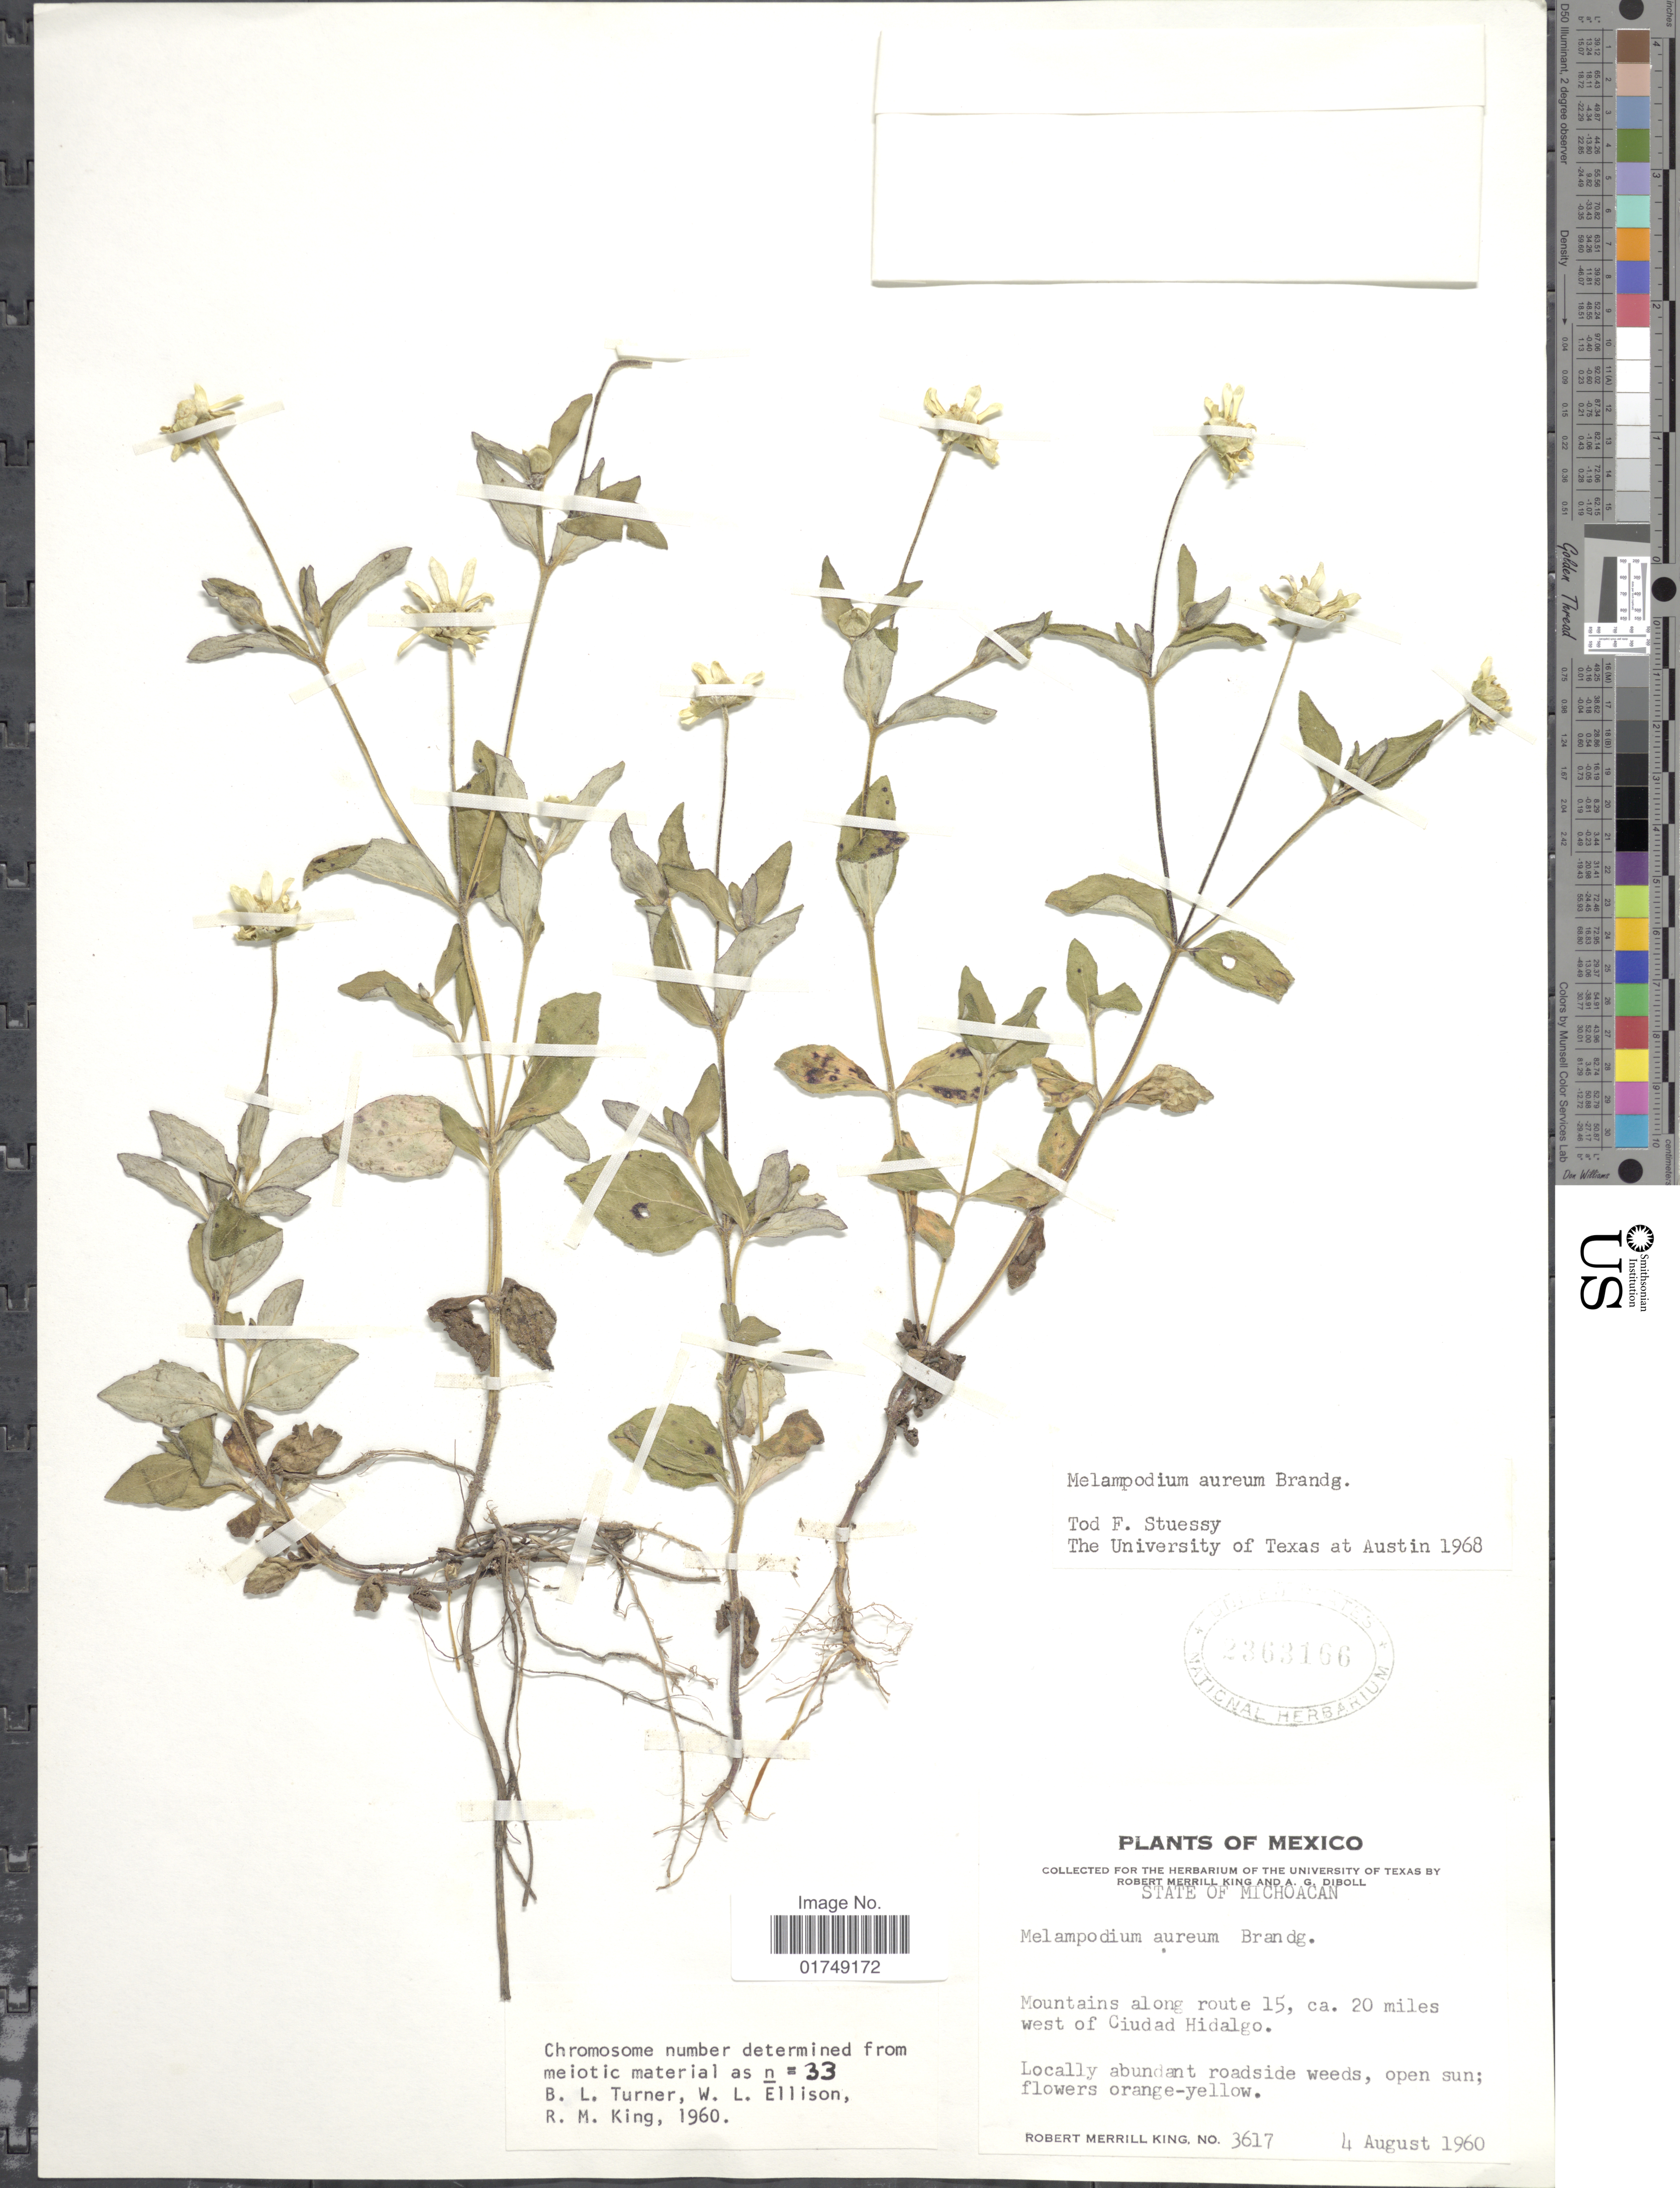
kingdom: Plantae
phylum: Tracheophyta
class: Magnoliopsida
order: Asterales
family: Asteraceae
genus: Melampodium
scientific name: Melampodium aureum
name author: Brandegee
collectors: R. M. King & A. Diboll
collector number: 3617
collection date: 1960-08-04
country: Mexico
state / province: Michoacán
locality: Mountains along route 15, ca 20 miles west of Ciudad Hidalgo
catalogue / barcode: US 2363166